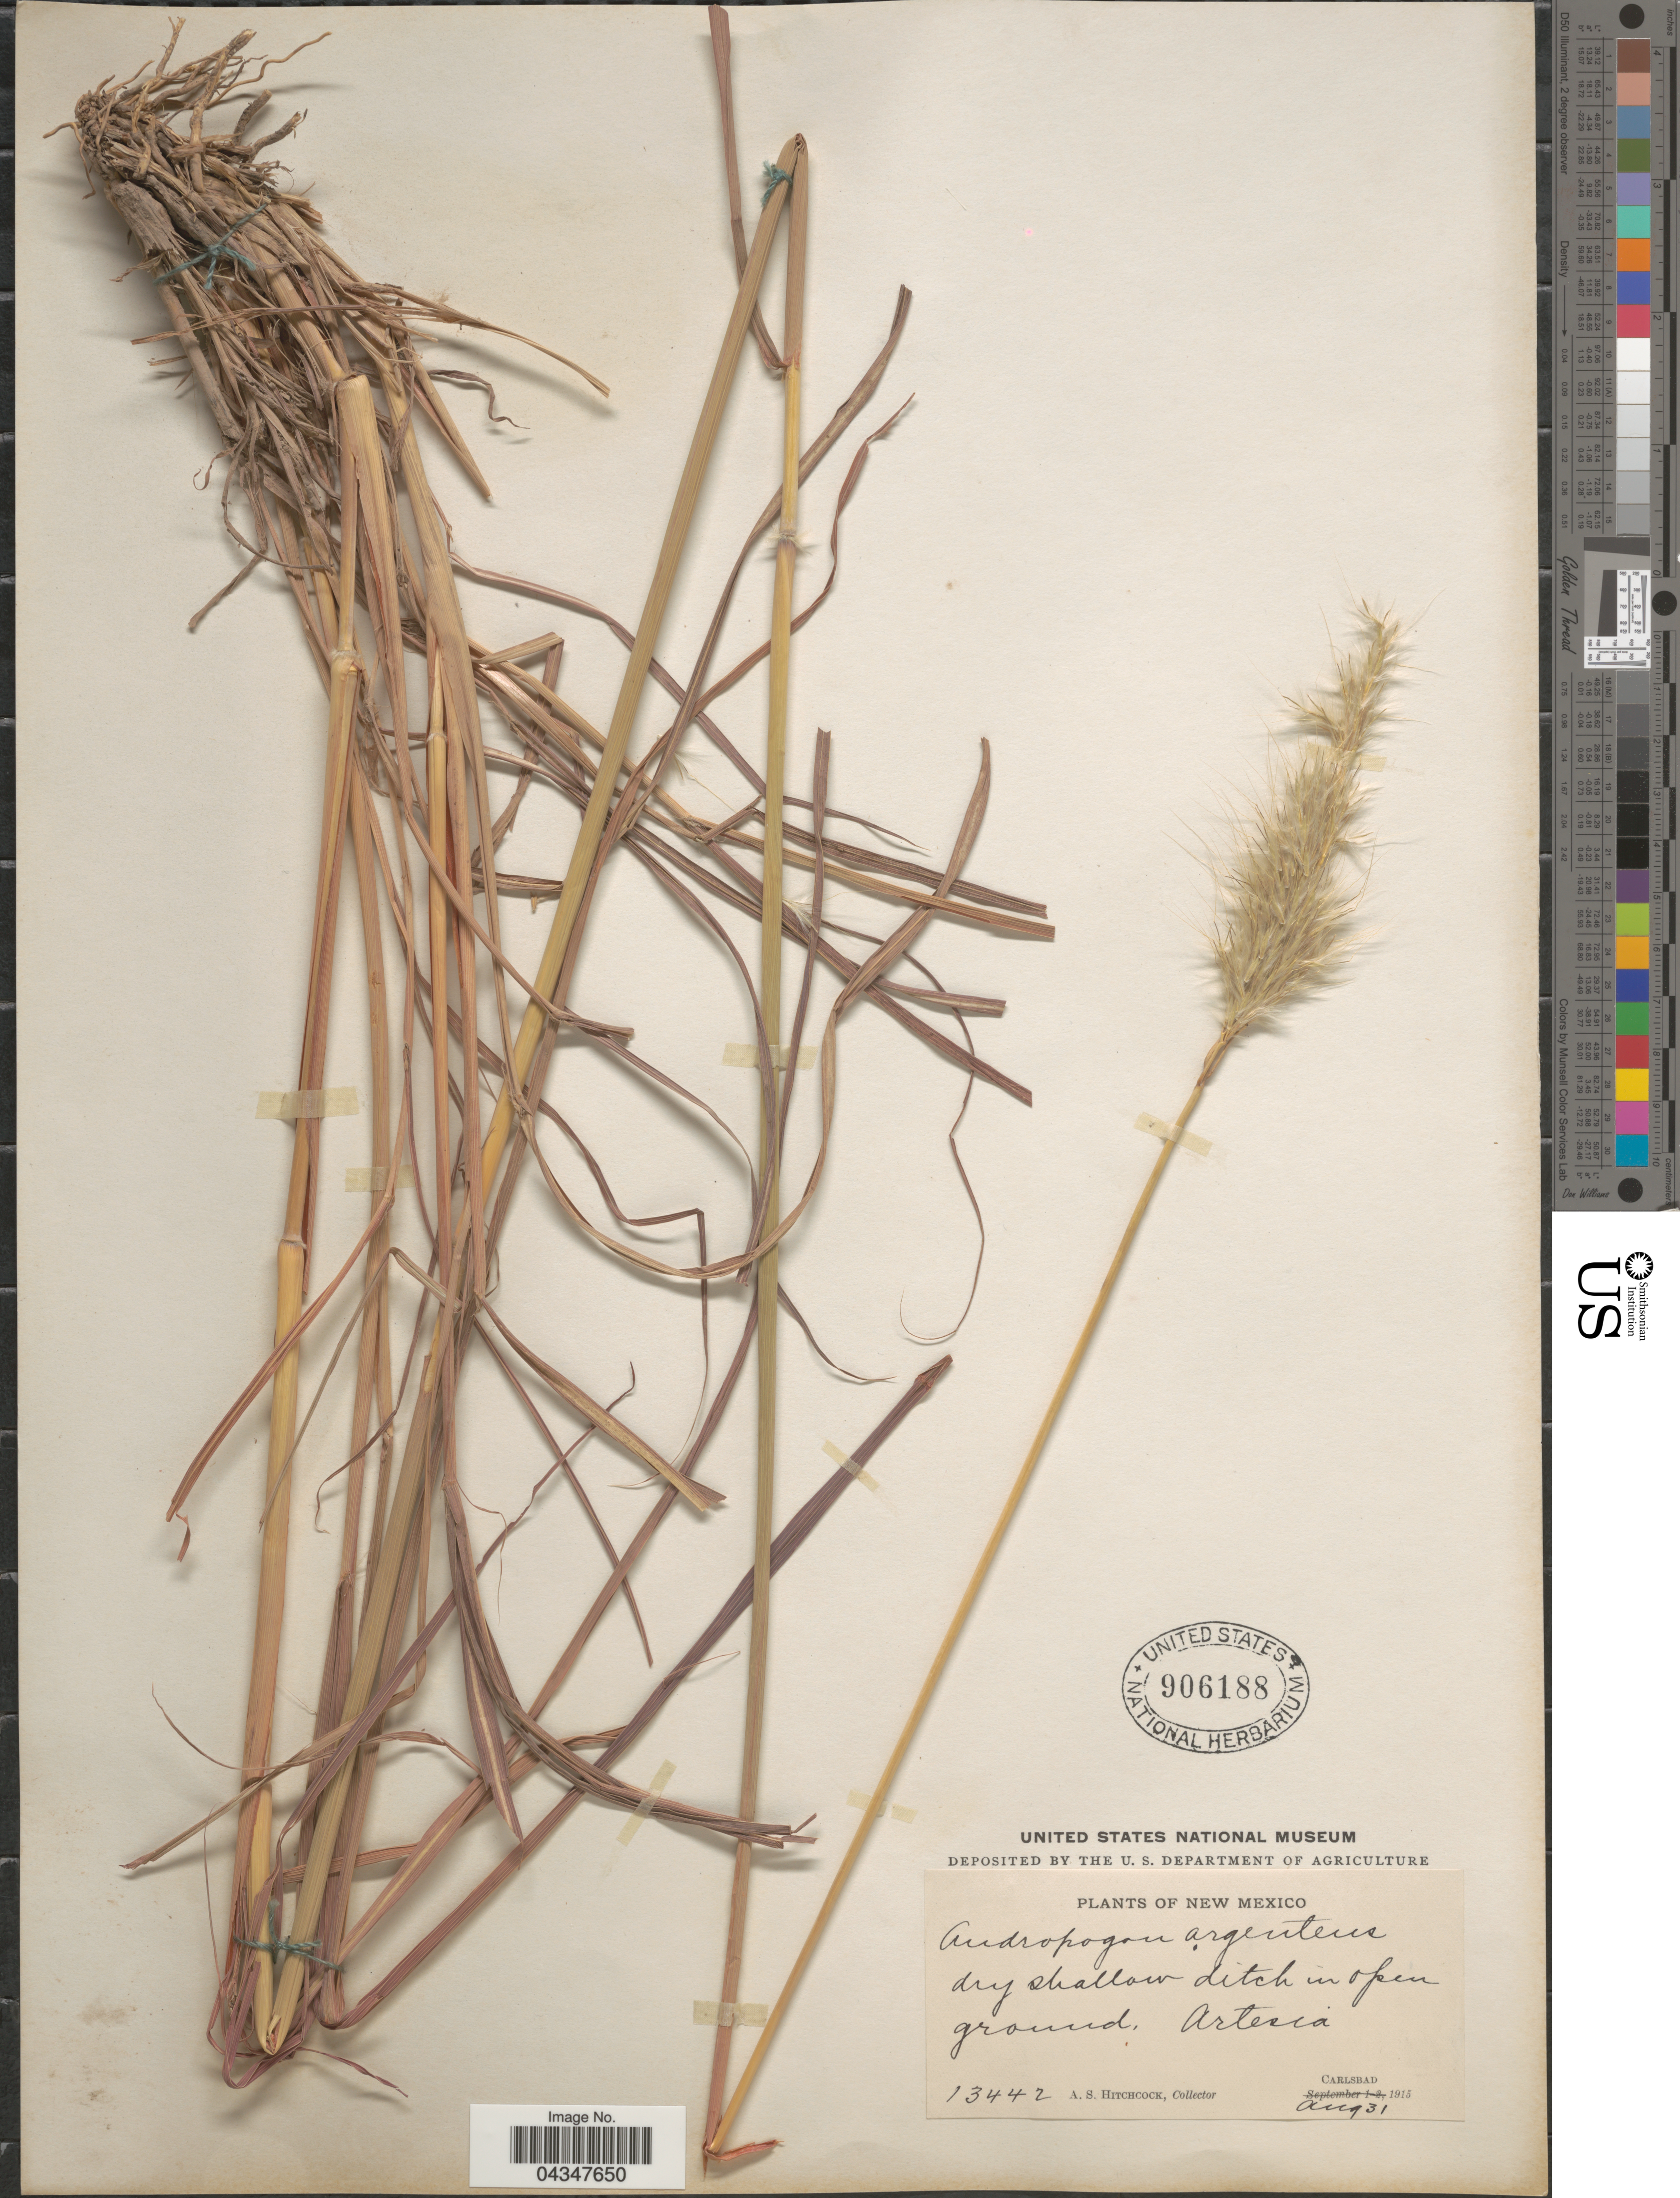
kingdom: Plantae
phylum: Tracheophyta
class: Liliopsida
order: Poales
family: Poaceae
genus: Bothriochloa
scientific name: Bothriochloa barbinodis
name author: (Lag.) Herter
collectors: A. S. Hitchcock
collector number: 1342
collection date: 1915-08-31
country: United States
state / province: New Mexico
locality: Dry shallow ditch in open ground Artesia. Carlsbad.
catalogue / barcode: US 906188